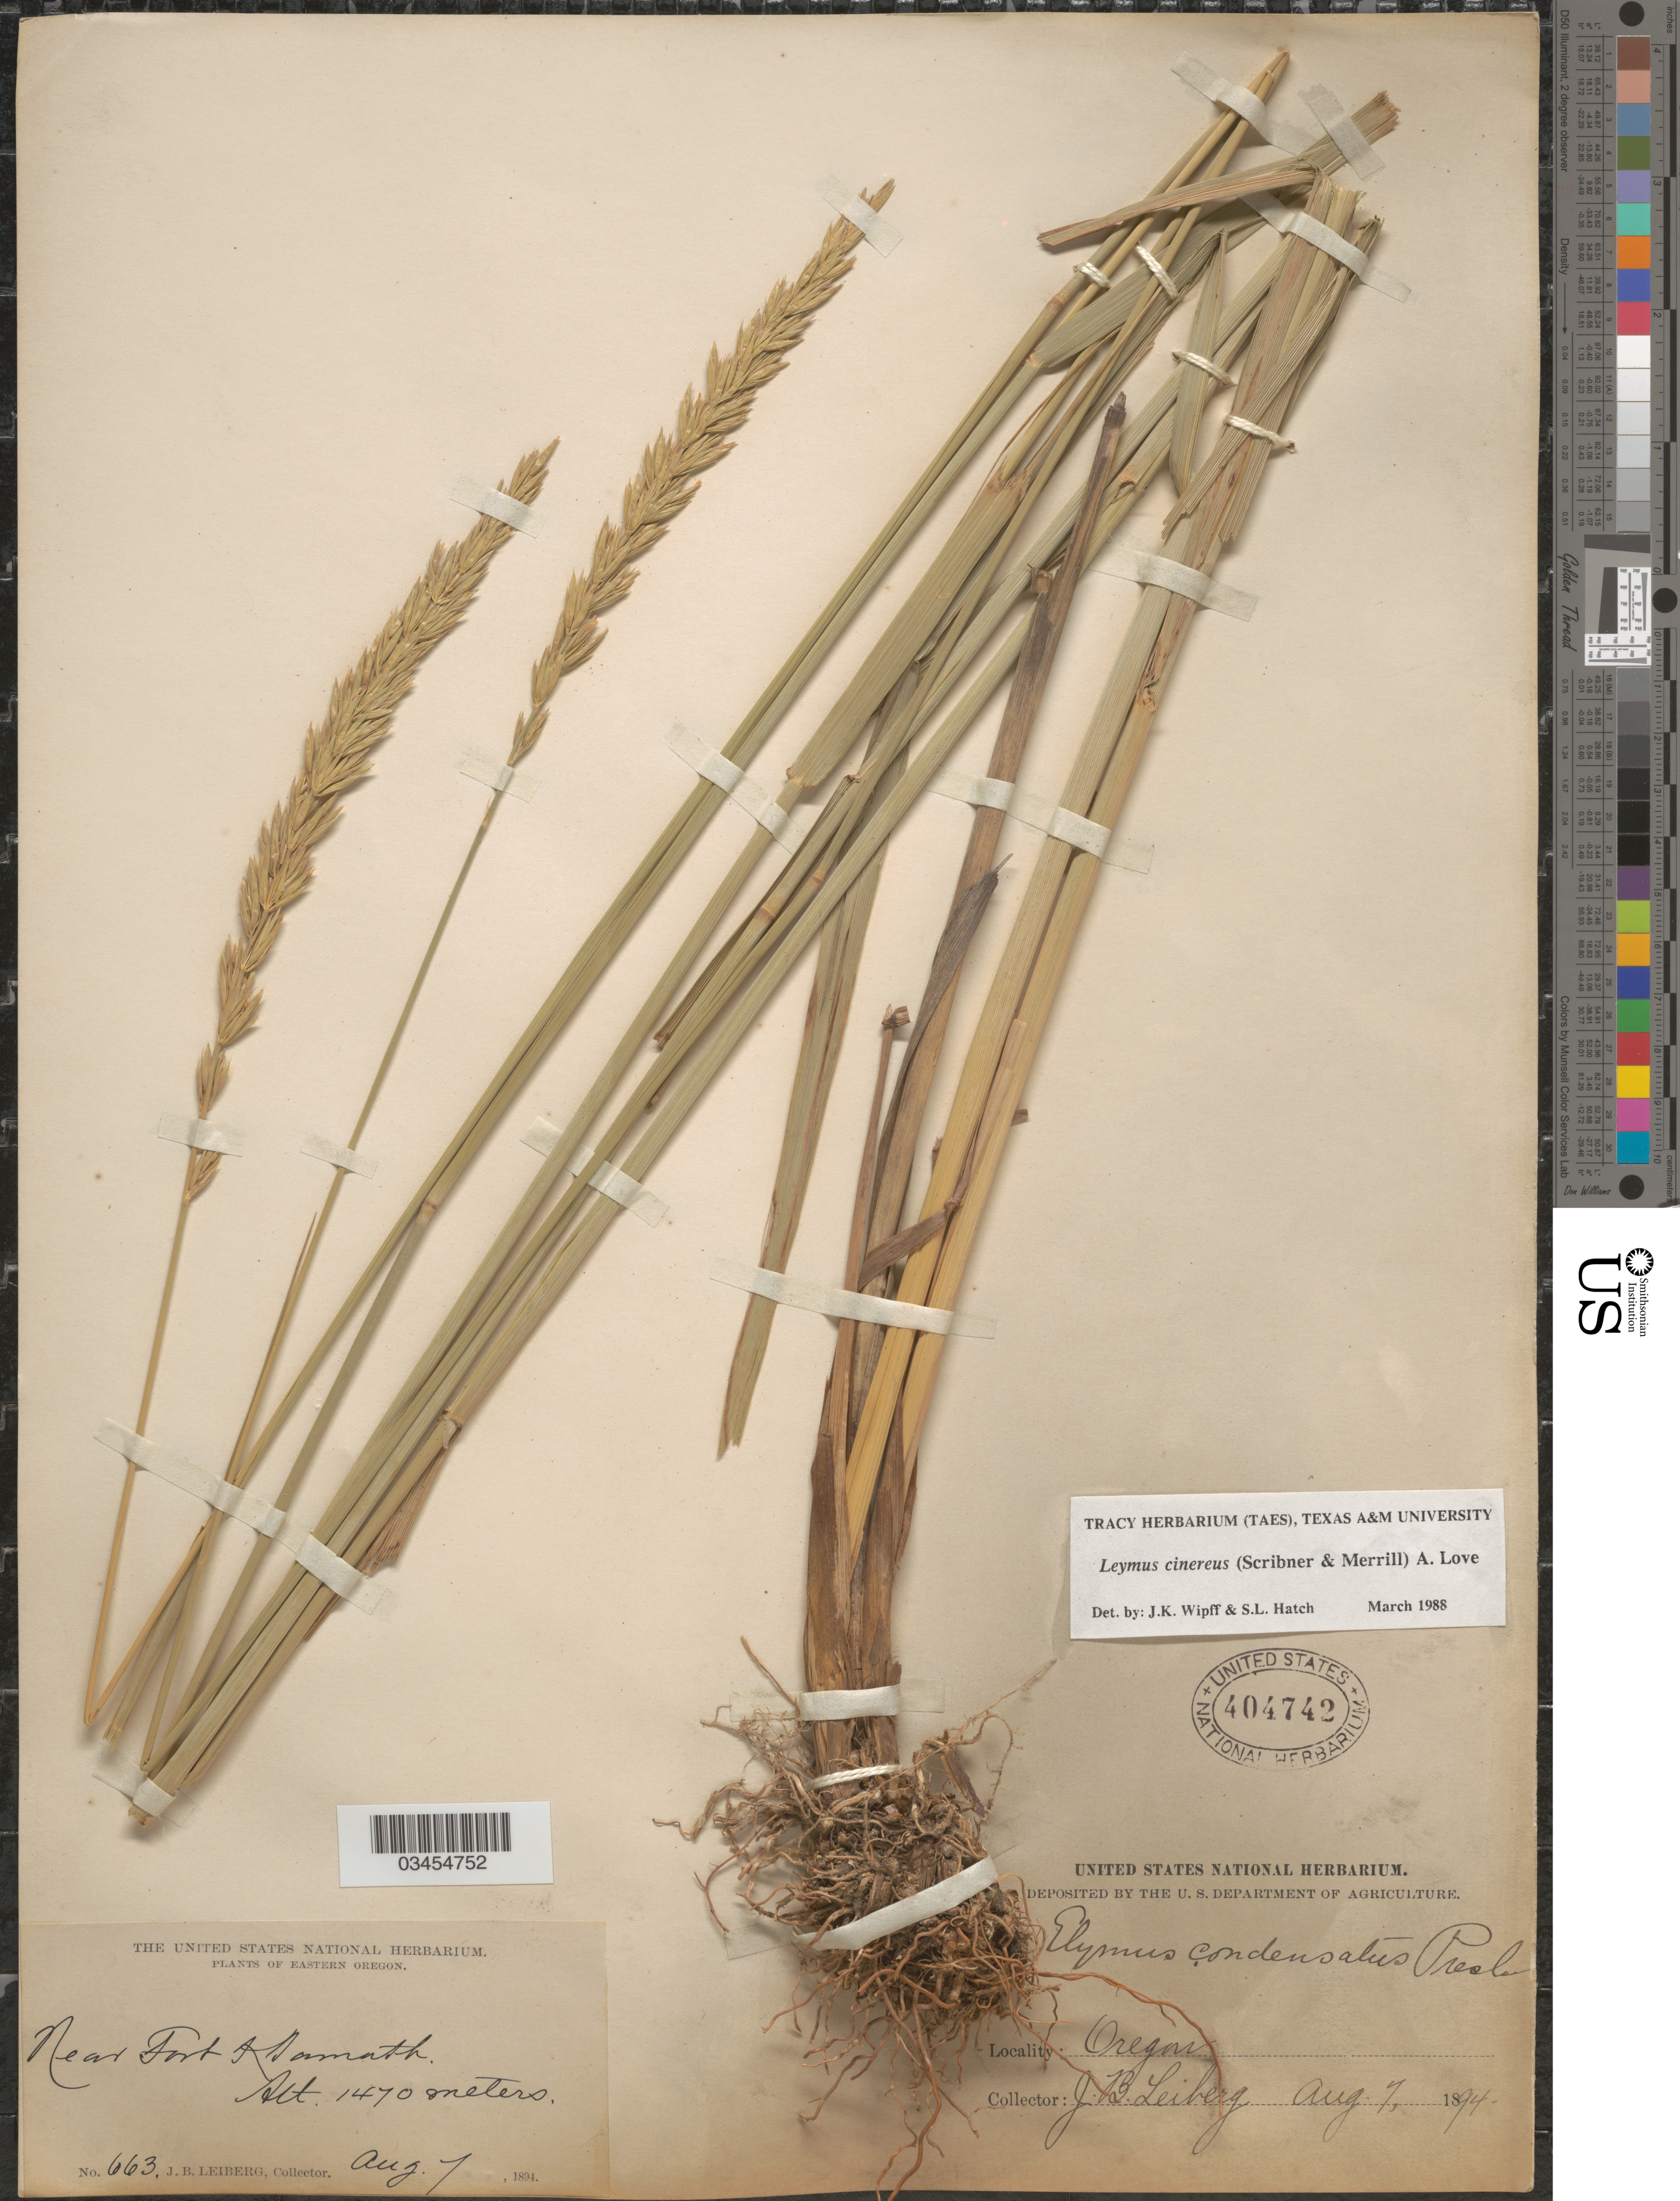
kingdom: Plantae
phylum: Tracheophyta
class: Liliopsida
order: Poales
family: Poaceae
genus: Leymus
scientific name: Leymus cinereus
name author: (Scribn. & Merr.) Á. Löve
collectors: J. B. Leiberg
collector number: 663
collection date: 1894-08-07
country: United States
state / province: Oregon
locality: Eastern Oregon. Near Fort Klamath.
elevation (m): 1470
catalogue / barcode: US 404742